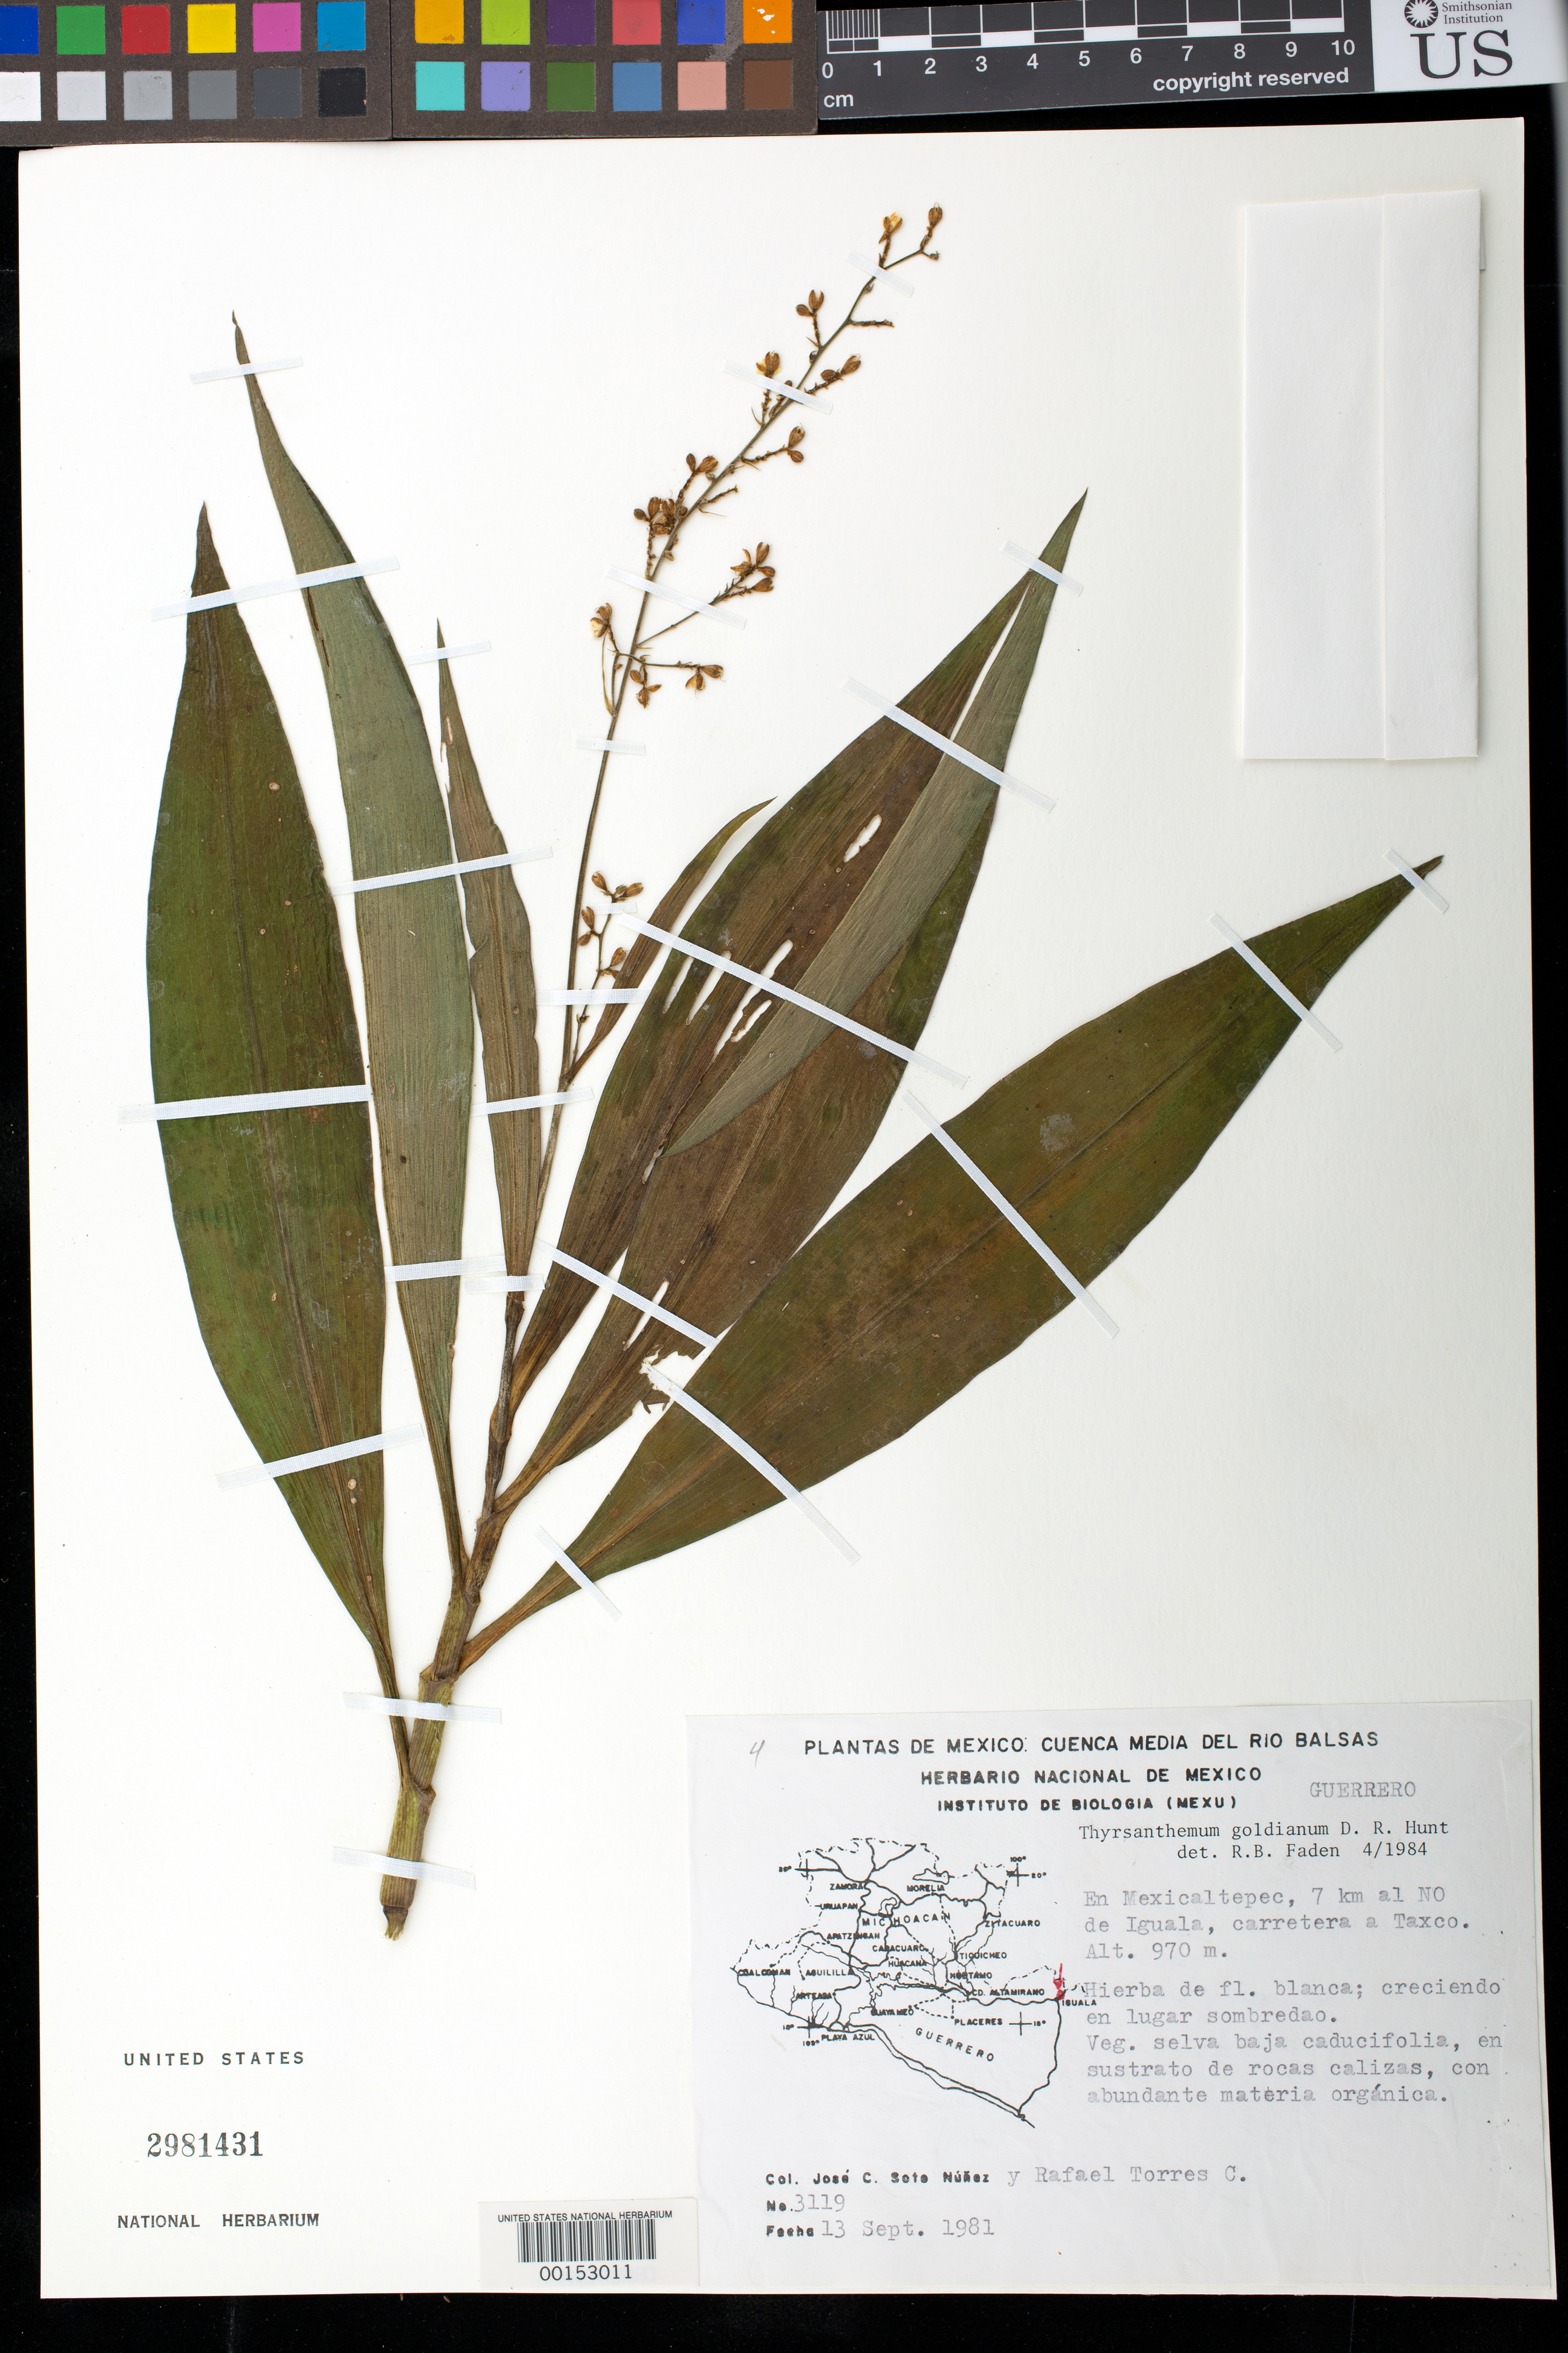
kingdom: Plantae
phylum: Tracheophyta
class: Liliopsida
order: Commelinales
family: Commelinaceae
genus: Thyrsanthemum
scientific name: Thyrsanthemum goldianum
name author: D.R. Hunt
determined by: Faden, Robert B., (US), Smithsonian Institution - National Museum of Natural History (UNITED STATES)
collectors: J. C. Soto Núñez & R. Torres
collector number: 3119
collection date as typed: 13 Sep 1981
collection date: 1981-09-13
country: Mexico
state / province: Guerrero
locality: Mexicaltepec, N of Iguala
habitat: Rocky soil, abundant organic material, forest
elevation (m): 970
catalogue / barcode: US 2981431